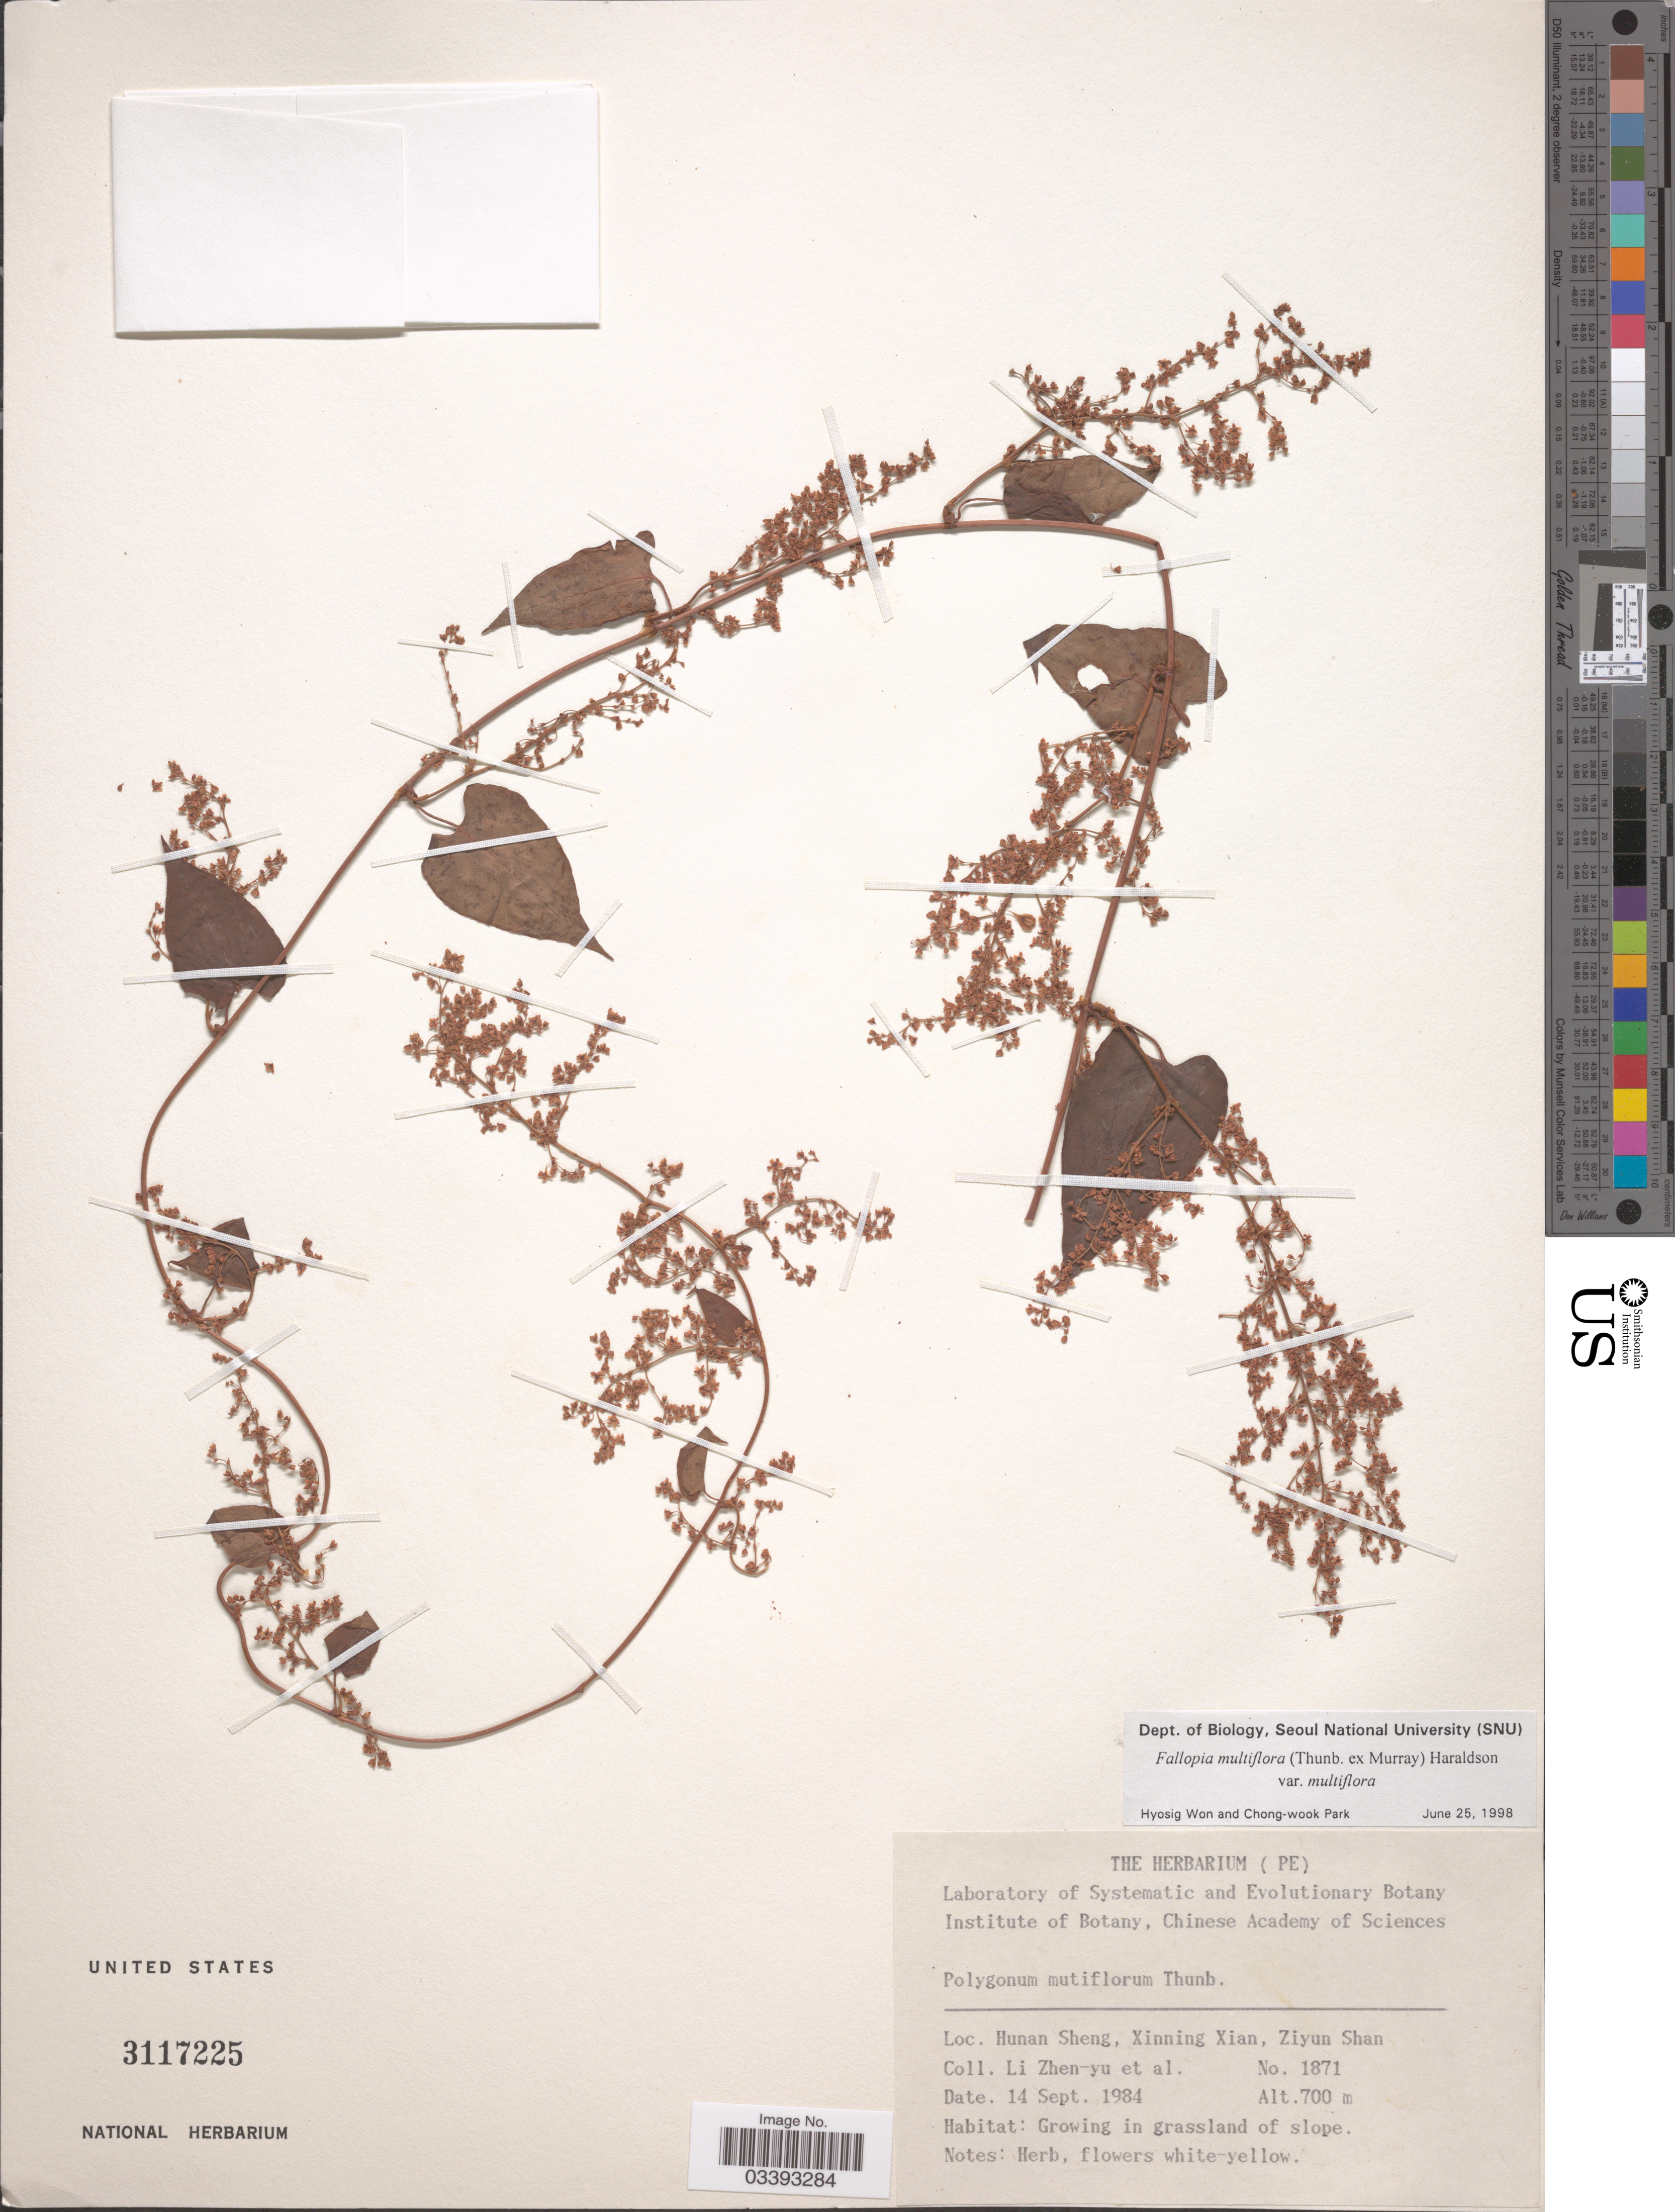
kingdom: Plantae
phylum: Tracheophyta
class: Magnoliopsida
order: Caryophyllales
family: Polygonaceae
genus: Fallopia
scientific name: Fallopia multiflora var. multiflora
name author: (Thunb. ex Murray) Haraldson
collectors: Z. Y. Li & et al.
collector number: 1871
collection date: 1984-09-14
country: China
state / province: Hunan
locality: Hunan Sheng, Xinning Xian, Ziyun Shan.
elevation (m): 700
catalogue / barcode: US 3117225